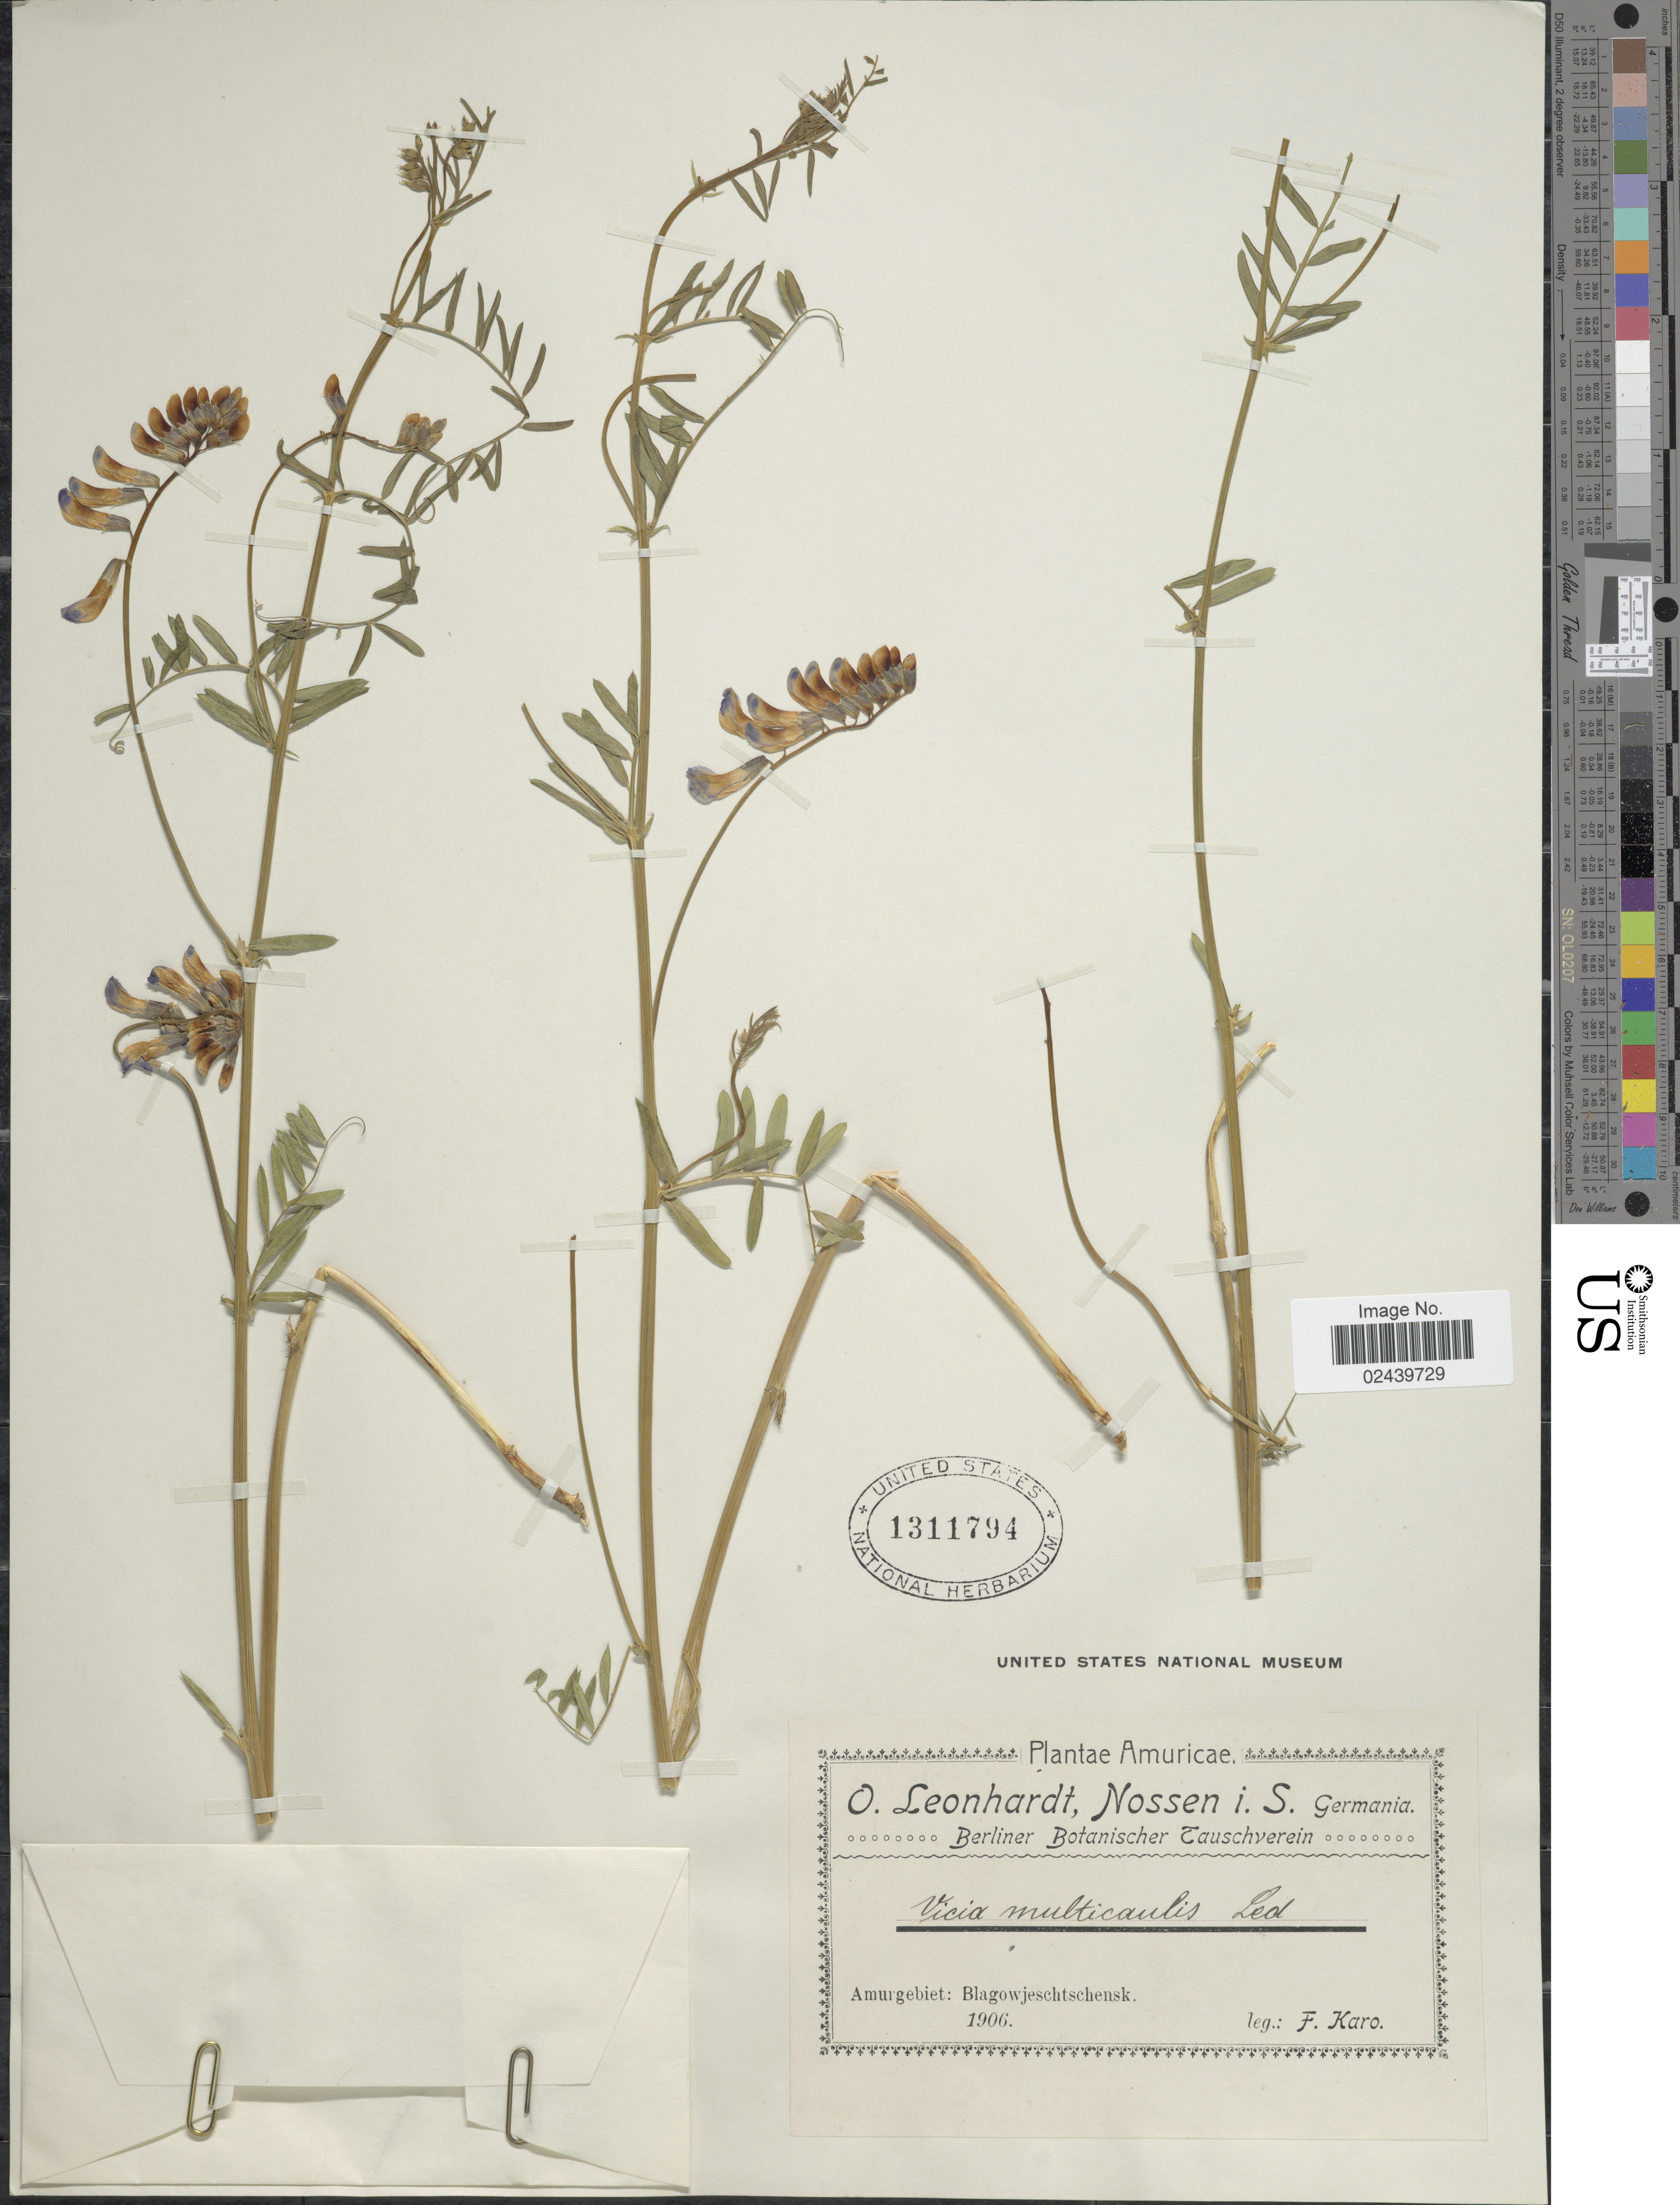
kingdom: Plantae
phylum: Tracheophyta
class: Magnoliopsida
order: Fabales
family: Fabaceae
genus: Vicia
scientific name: Vicia multicaulis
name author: Ledeb.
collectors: F. Karo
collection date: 1906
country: Russian Federation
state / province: Amur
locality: Amurgebiet: Blagowjeschtschenk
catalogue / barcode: US 1311794